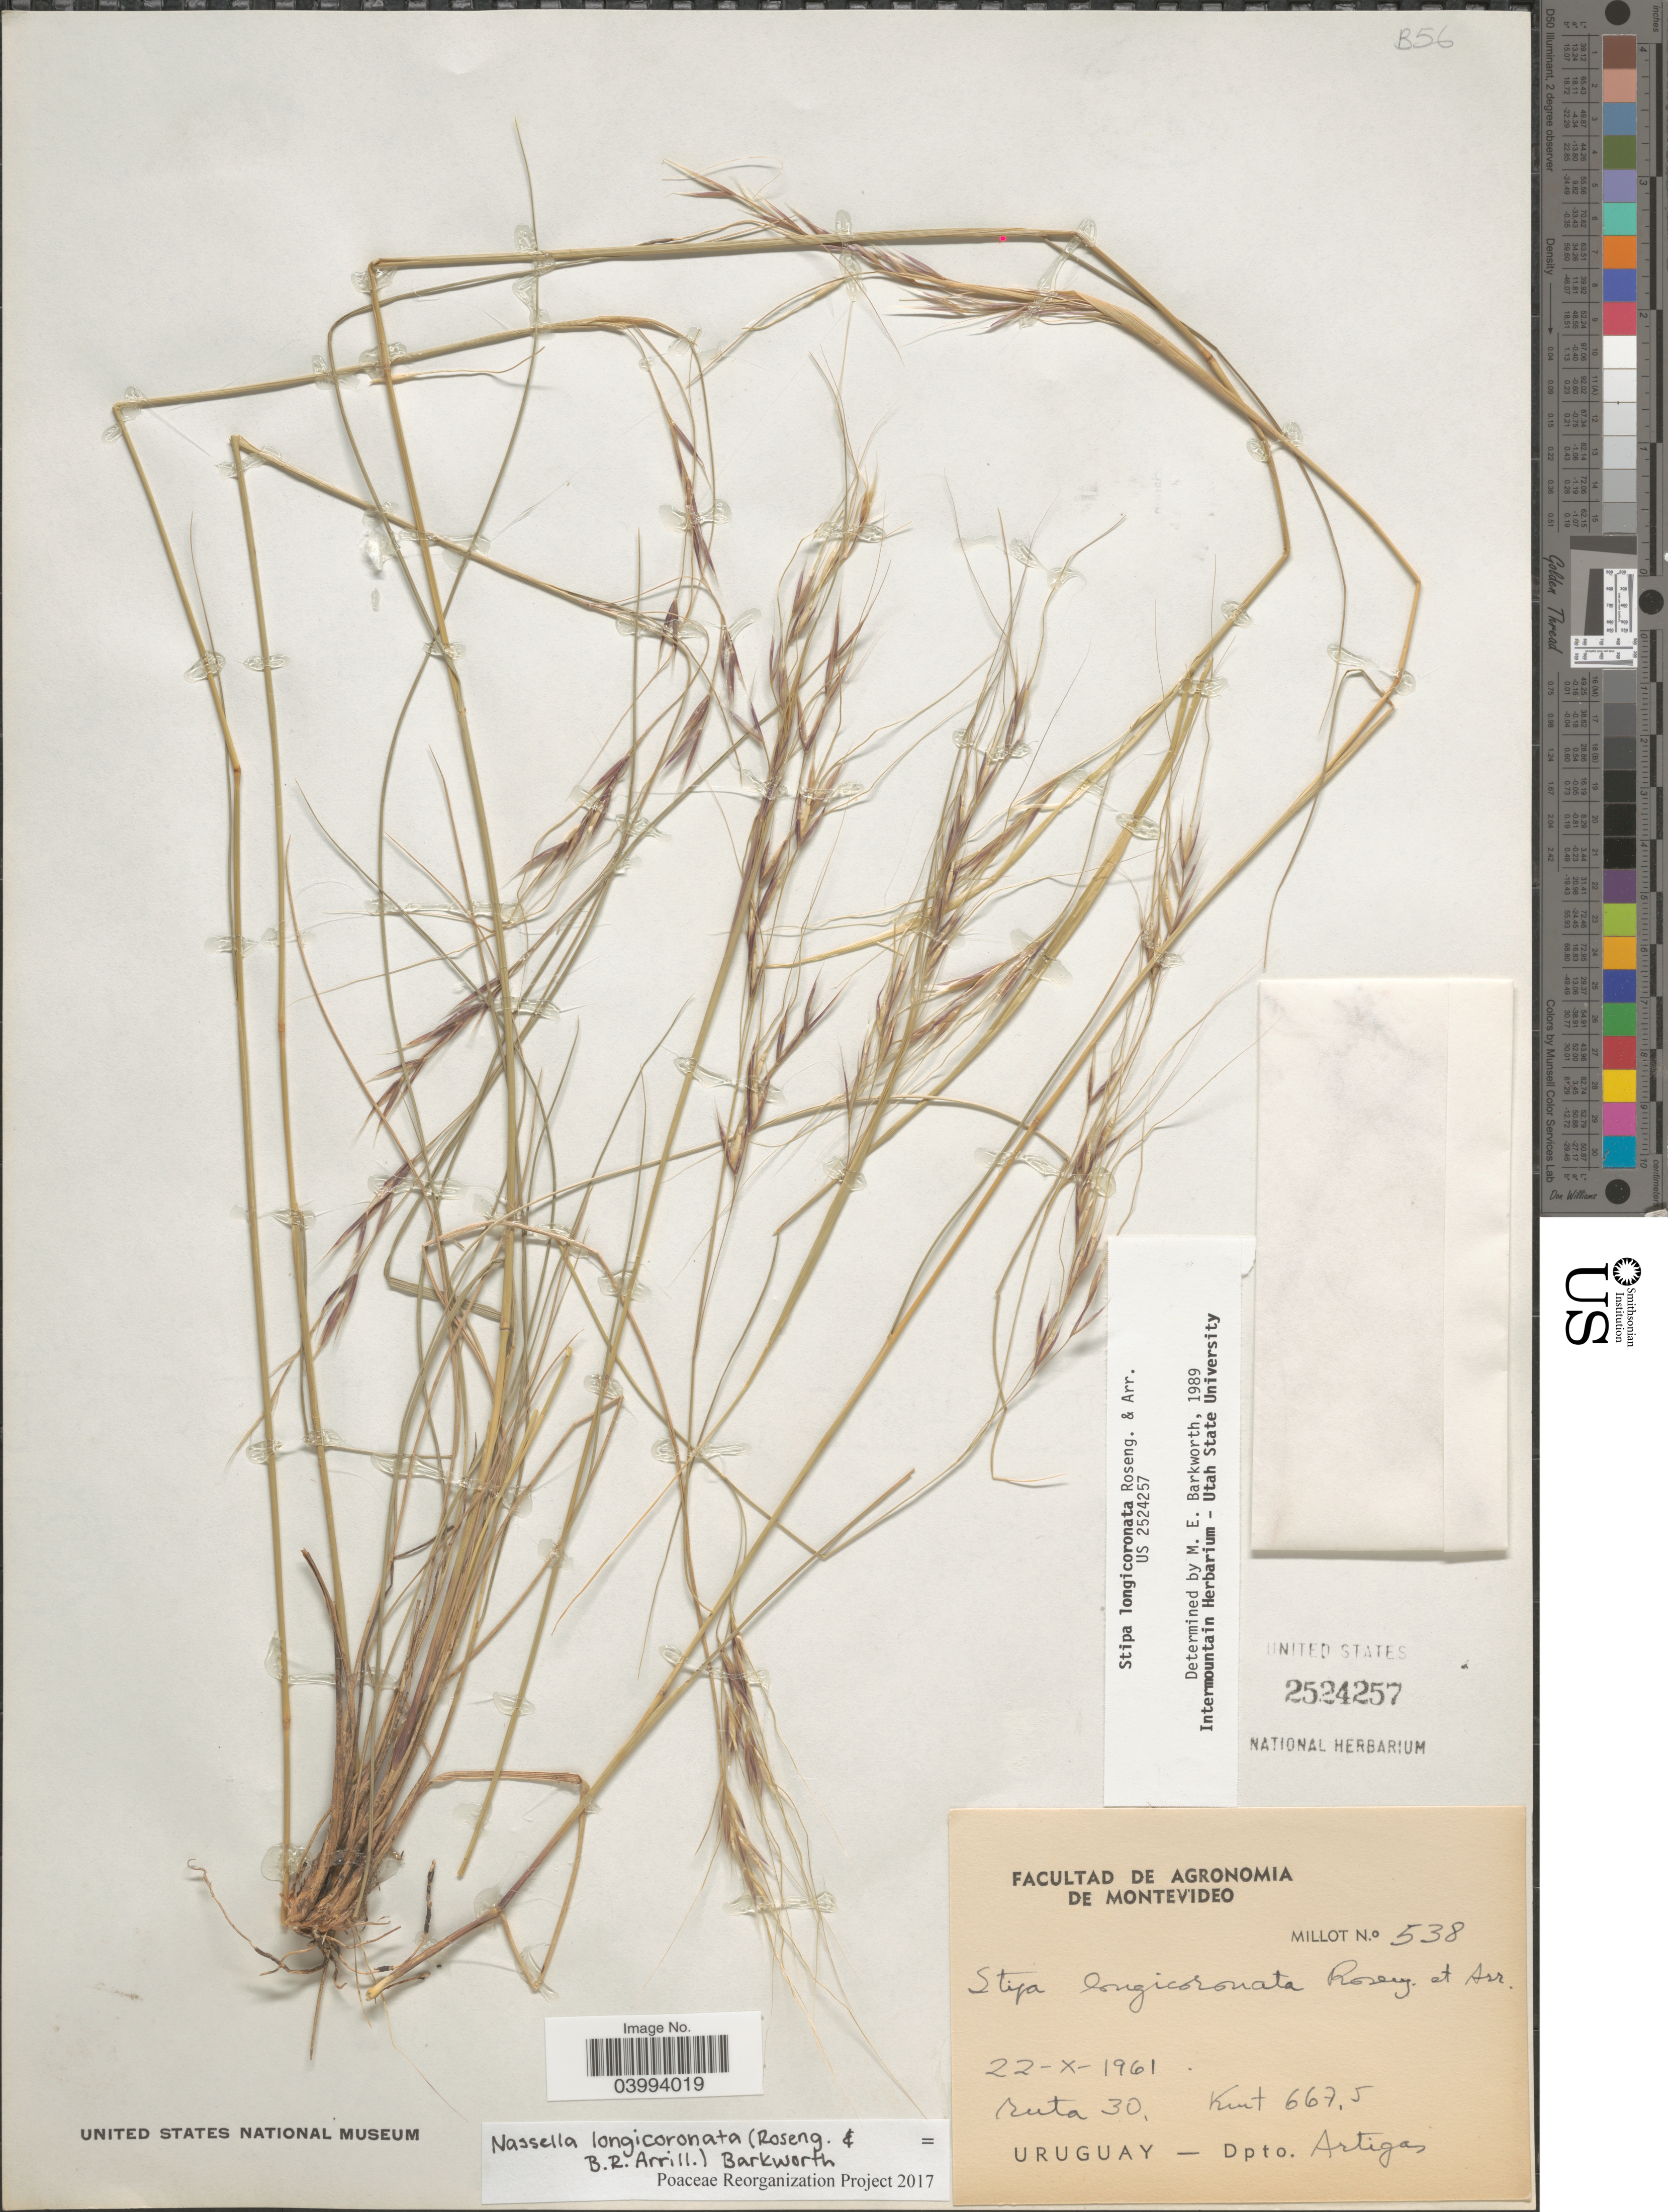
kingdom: Plantae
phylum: Tracheophyta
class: Liliopsida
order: Poales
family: Poaceae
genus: Nassella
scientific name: Nassella longicoronata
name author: (Roseng. & B.R. Arrill.) Barkworth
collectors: -. Millot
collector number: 538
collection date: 1961-10-22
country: Uruguay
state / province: Artigas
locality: Ruta 30. Km 667.5. Dpto. Artigas.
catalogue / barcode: US 2524257